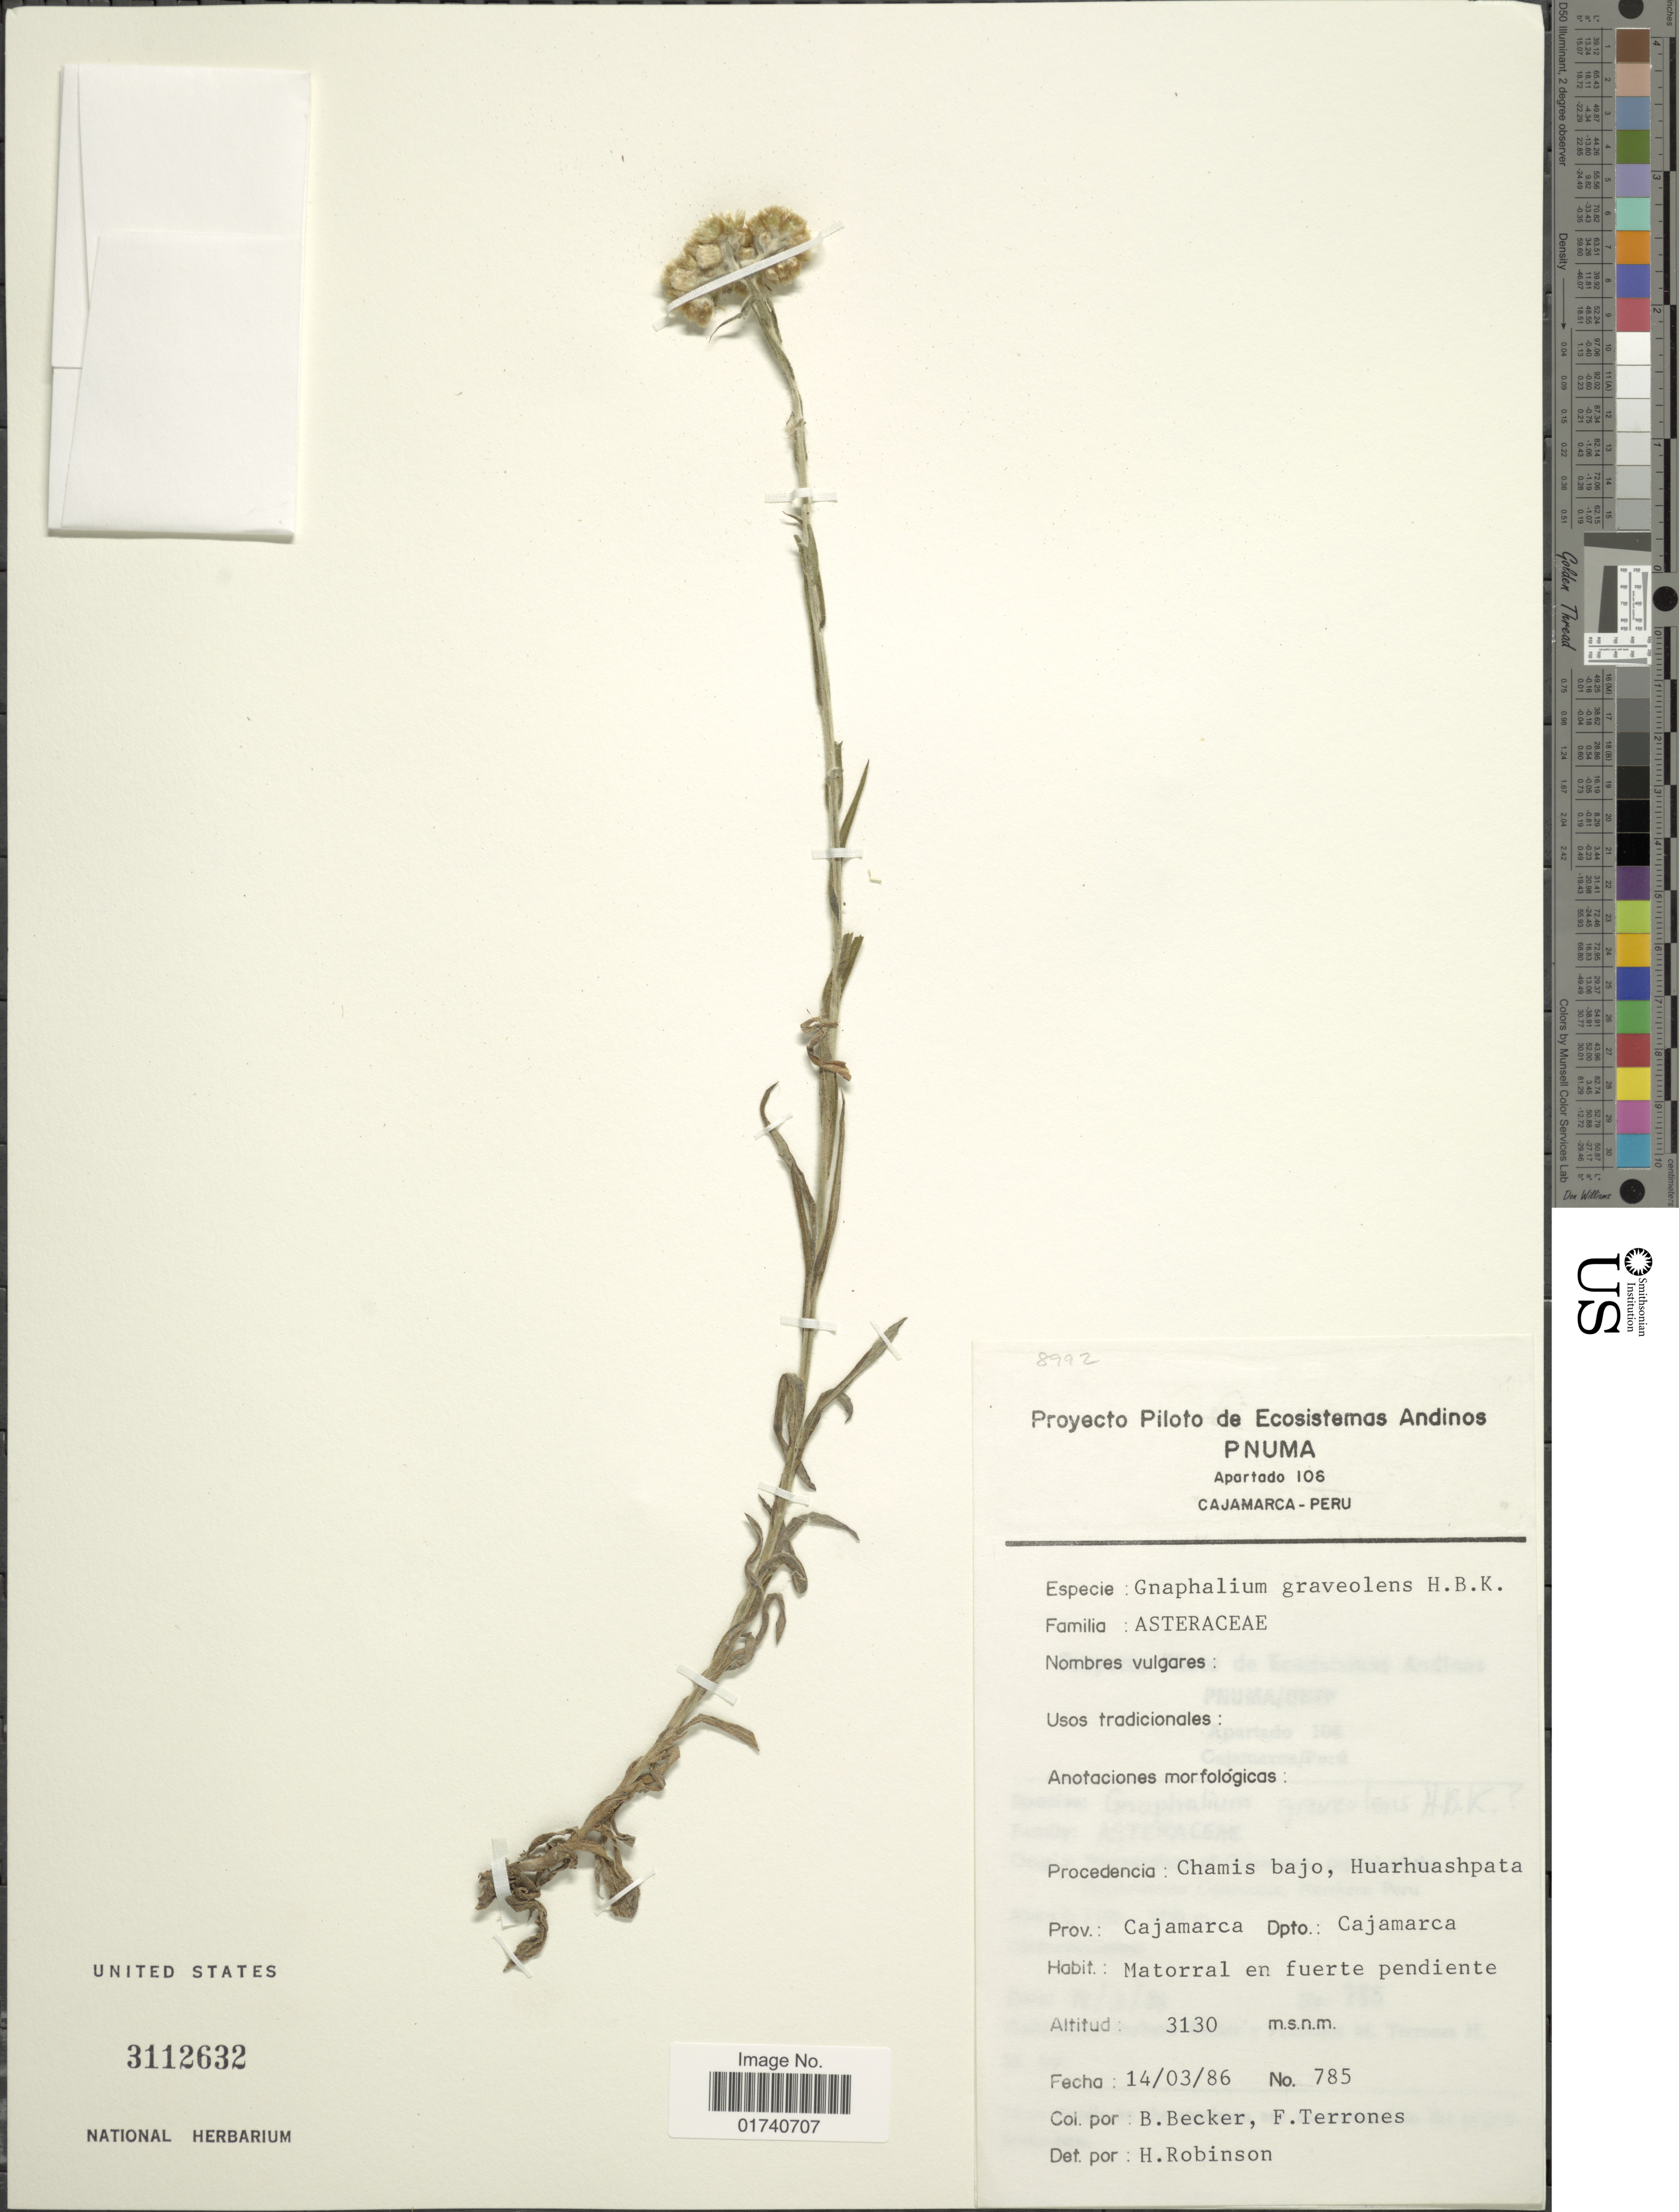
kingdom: Plantae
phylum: Tracheophyta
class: Magnoliopsida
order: Asterales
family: Asteraceae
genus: Pseudognaphalium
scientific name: Pseudognaphalium graveolens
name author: Anderb.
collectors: B. Becker & F. Terrones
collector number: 785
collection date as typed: Transcribed d/m/y: 14/3/86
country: Peru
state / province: Cajamarca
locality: Procedencia: Chamis bajo, Huarhuashpata. Prov. Cajamarca. Dpto.: Cajamarca.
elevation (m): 3130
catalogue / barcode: US 3112632